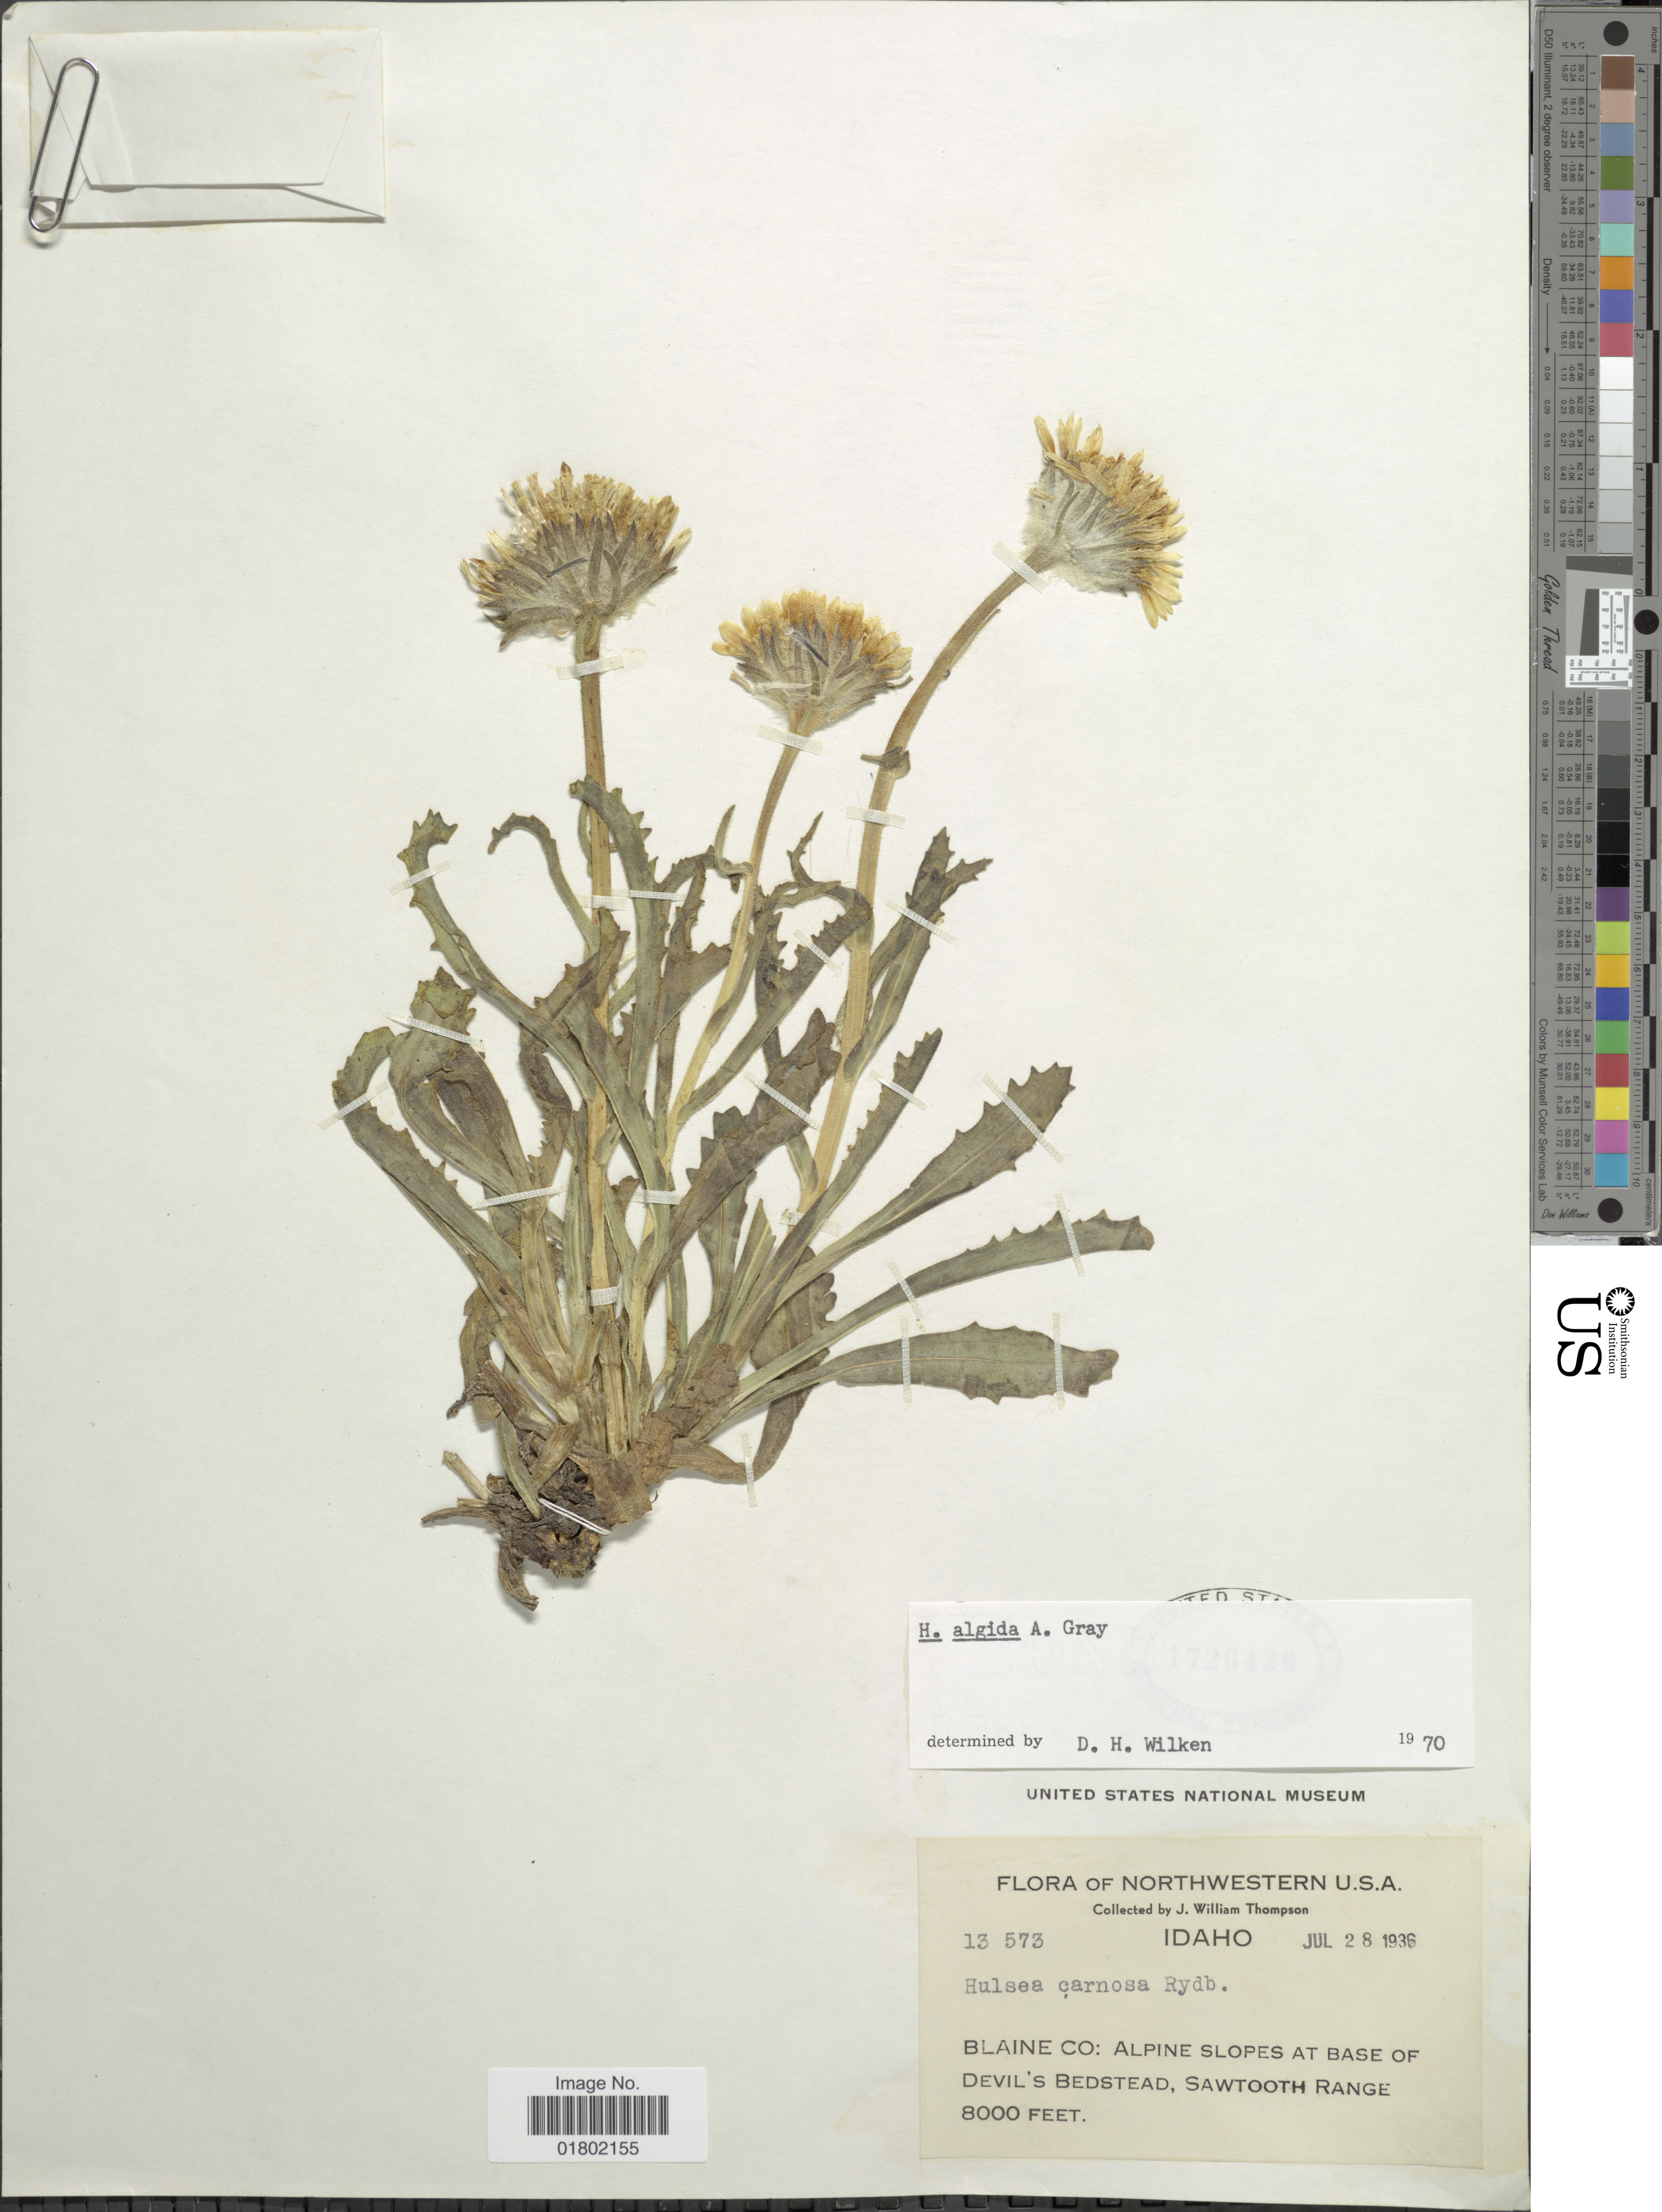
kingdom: Plantae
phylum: Tracheophyta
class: Magnoliopsida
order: Asterales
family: Asteraceae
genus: Hulsea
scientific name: Hulsea algida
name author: A. Gray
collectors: J. W. Thompson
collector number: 13573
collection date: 1936-07-28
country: United States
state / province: Idaho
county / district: Blaine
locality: Alpine slopes at Base of Devil's Bedstead, Sawtooth Range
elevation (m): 2438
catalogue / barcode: US 1726439